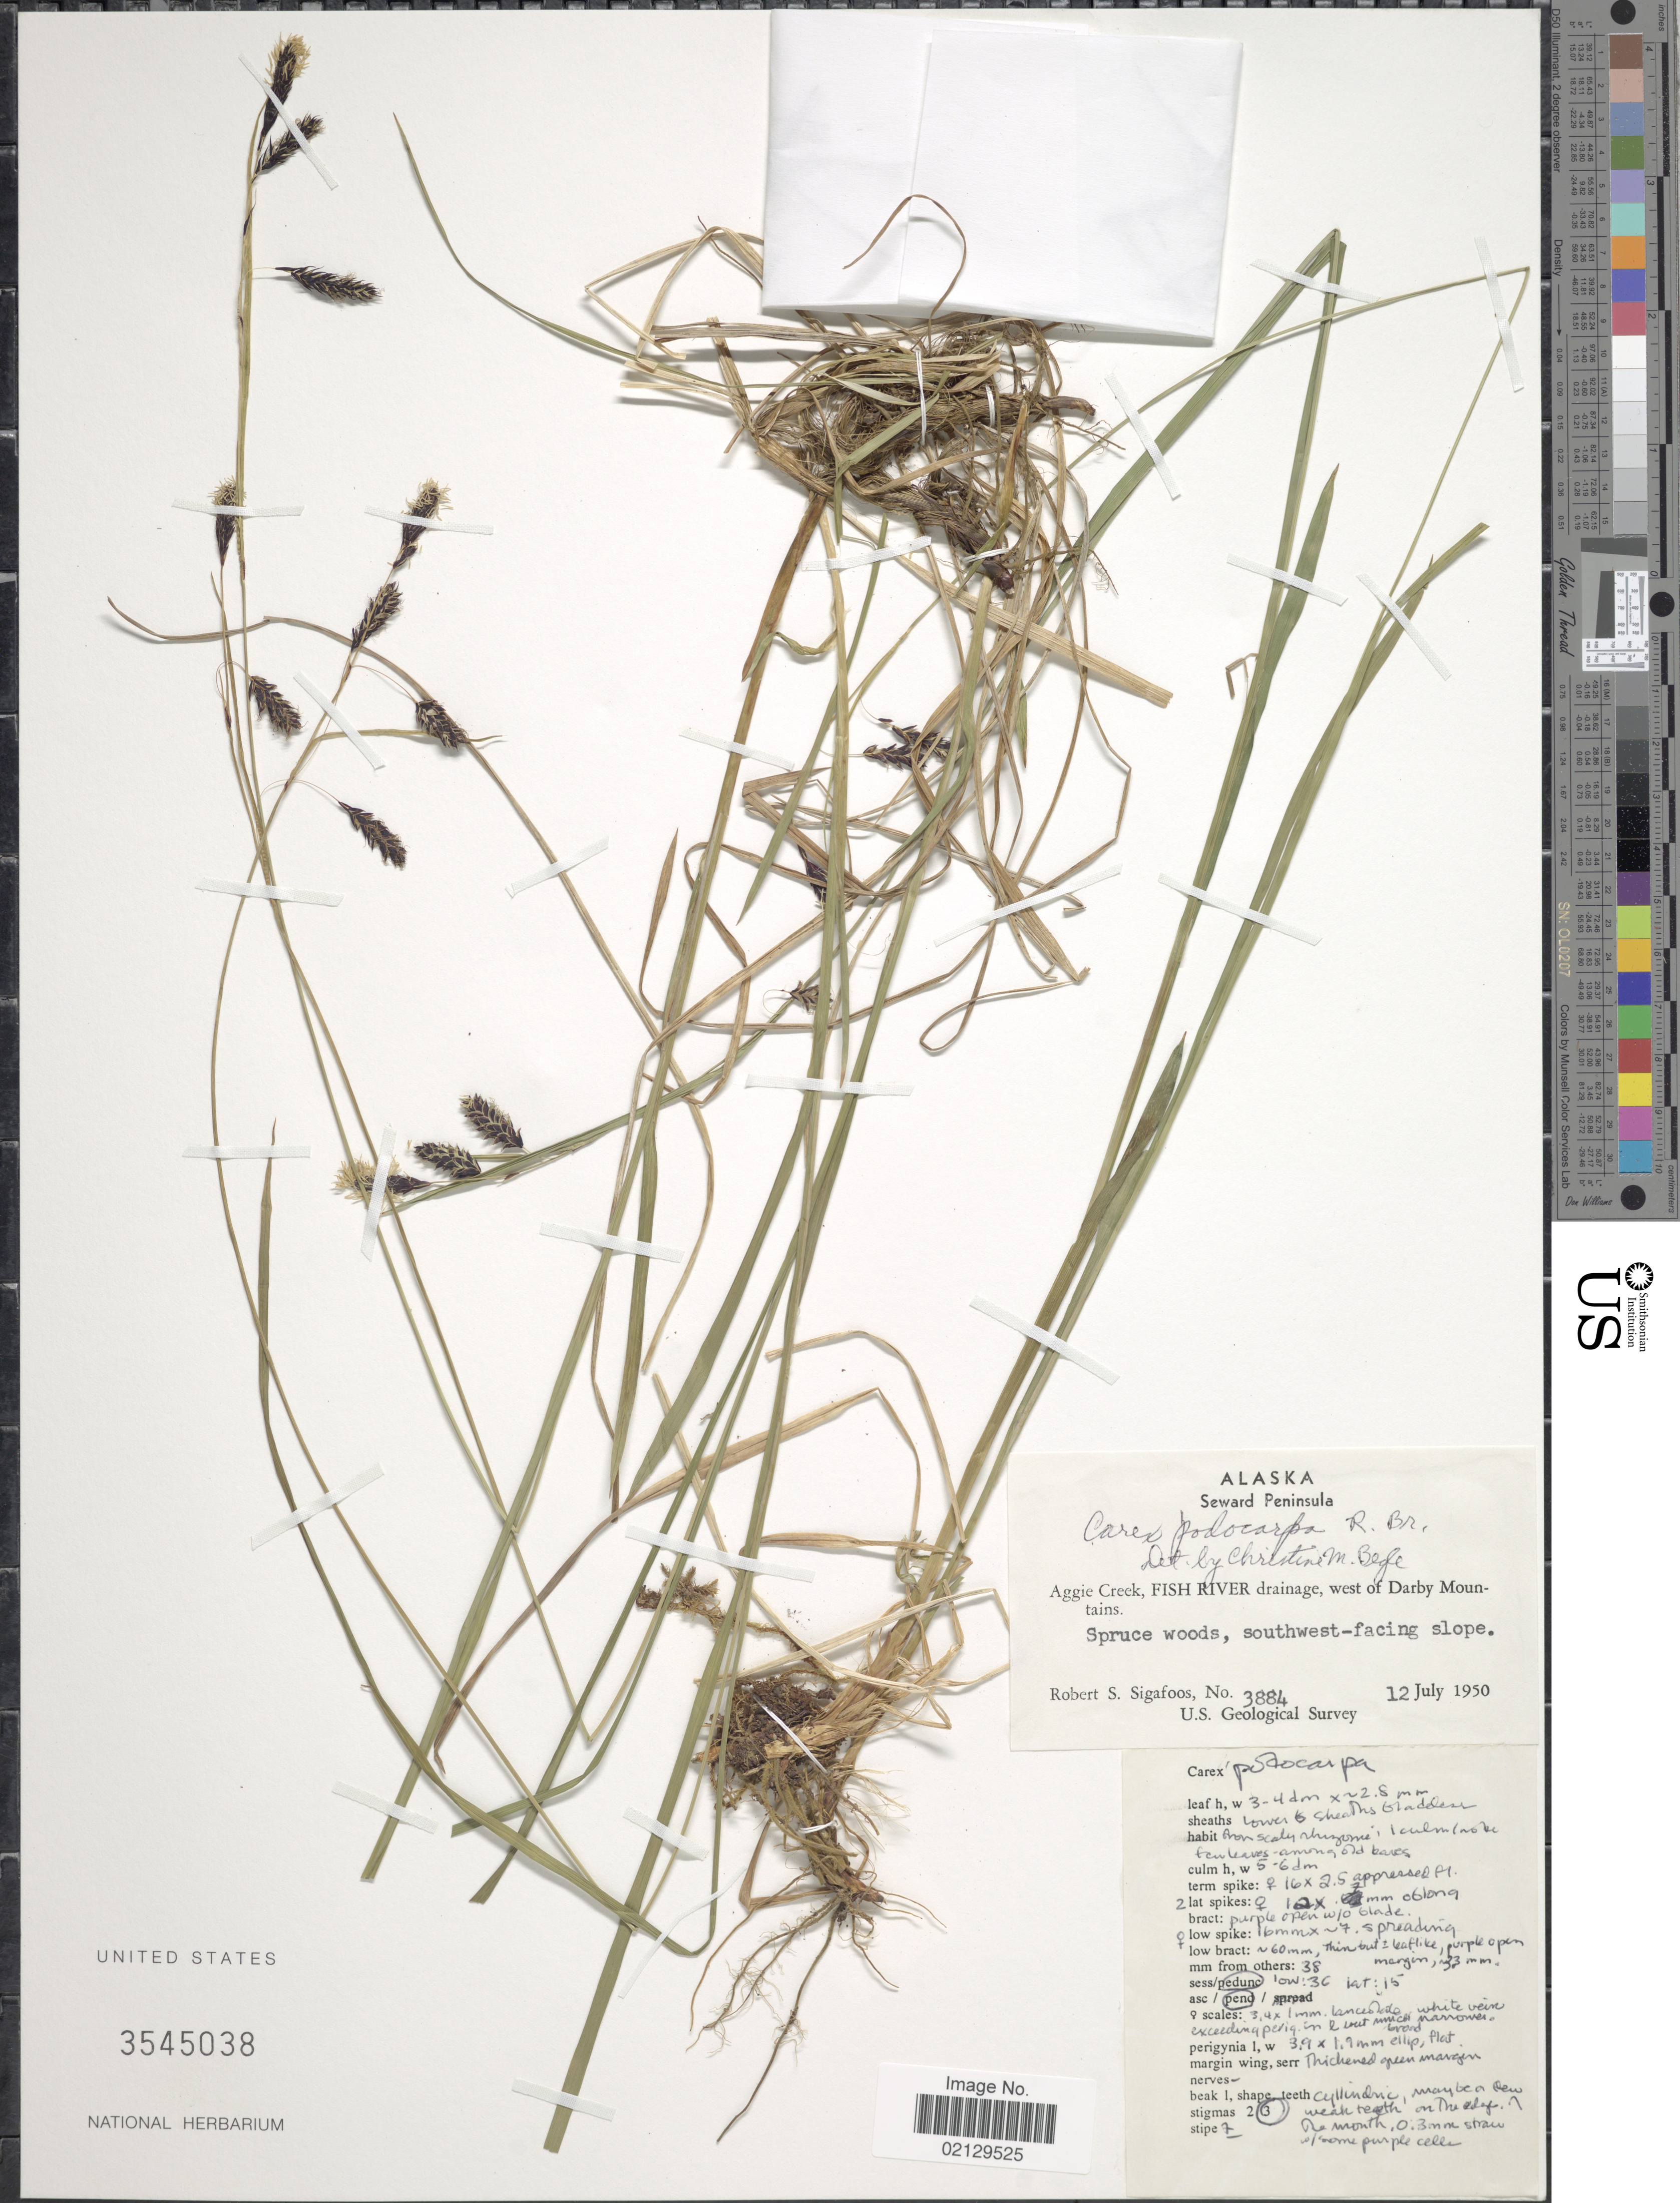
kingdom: Plantae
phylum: Tracheophyta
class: Liliopsida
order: Poales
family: Cyperaceae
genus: Carex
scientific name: Carex podocarpa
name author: R. Br.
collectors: R. Sigafoos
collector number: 3884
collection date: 1950-07-12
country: United States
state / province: Alaska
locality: Seward Peninsula, Aggie CReek, Fish River drainage, west of Darby Mountains, southwest-facing slope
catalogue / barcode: US 3545038